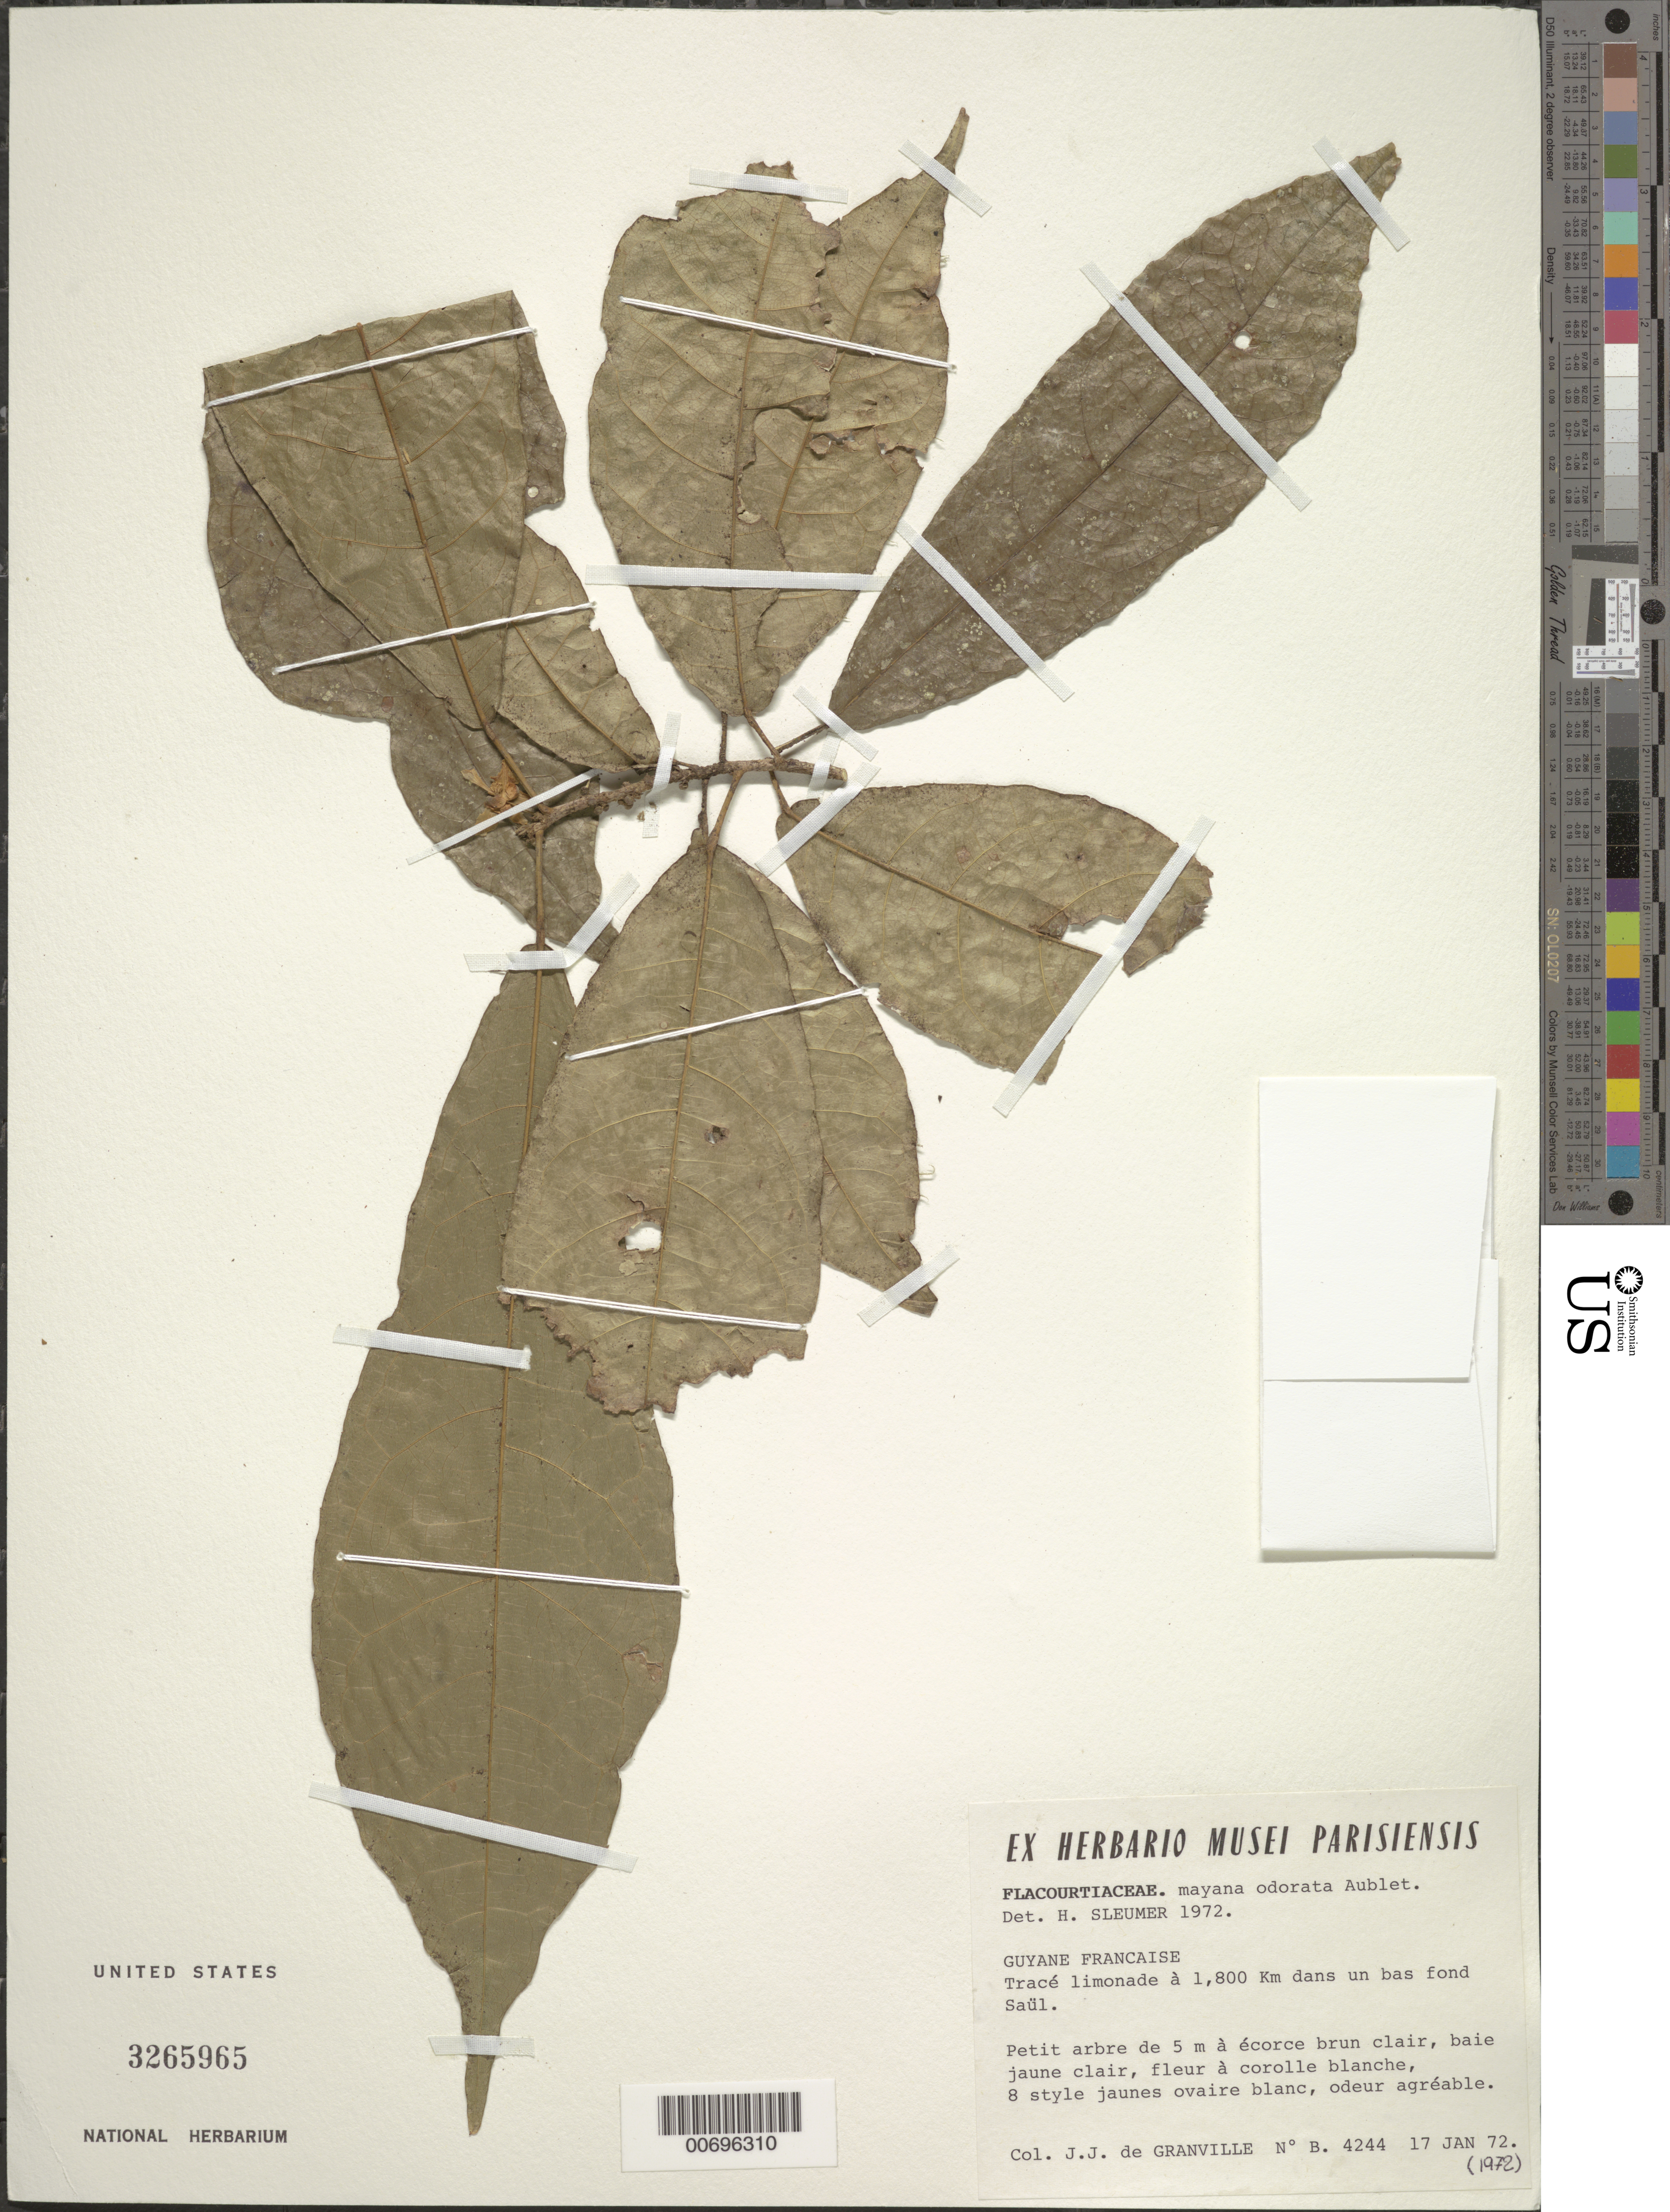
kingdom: Plantae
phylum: Tracheophyta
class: Magnoliopsida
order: Malpighiales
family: Achariaceae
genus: Mayna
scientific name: Mayna odorata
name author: Aubl.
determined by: Sleumer, H. O.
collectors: J.-J. de Granville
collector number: B 4244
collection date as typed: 17-Jan-72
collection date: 1972-01-17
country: French Guiana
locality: Saül, Tracé Limonade à 1,800 km dans un bas fond Saül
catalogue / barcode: US 3265965